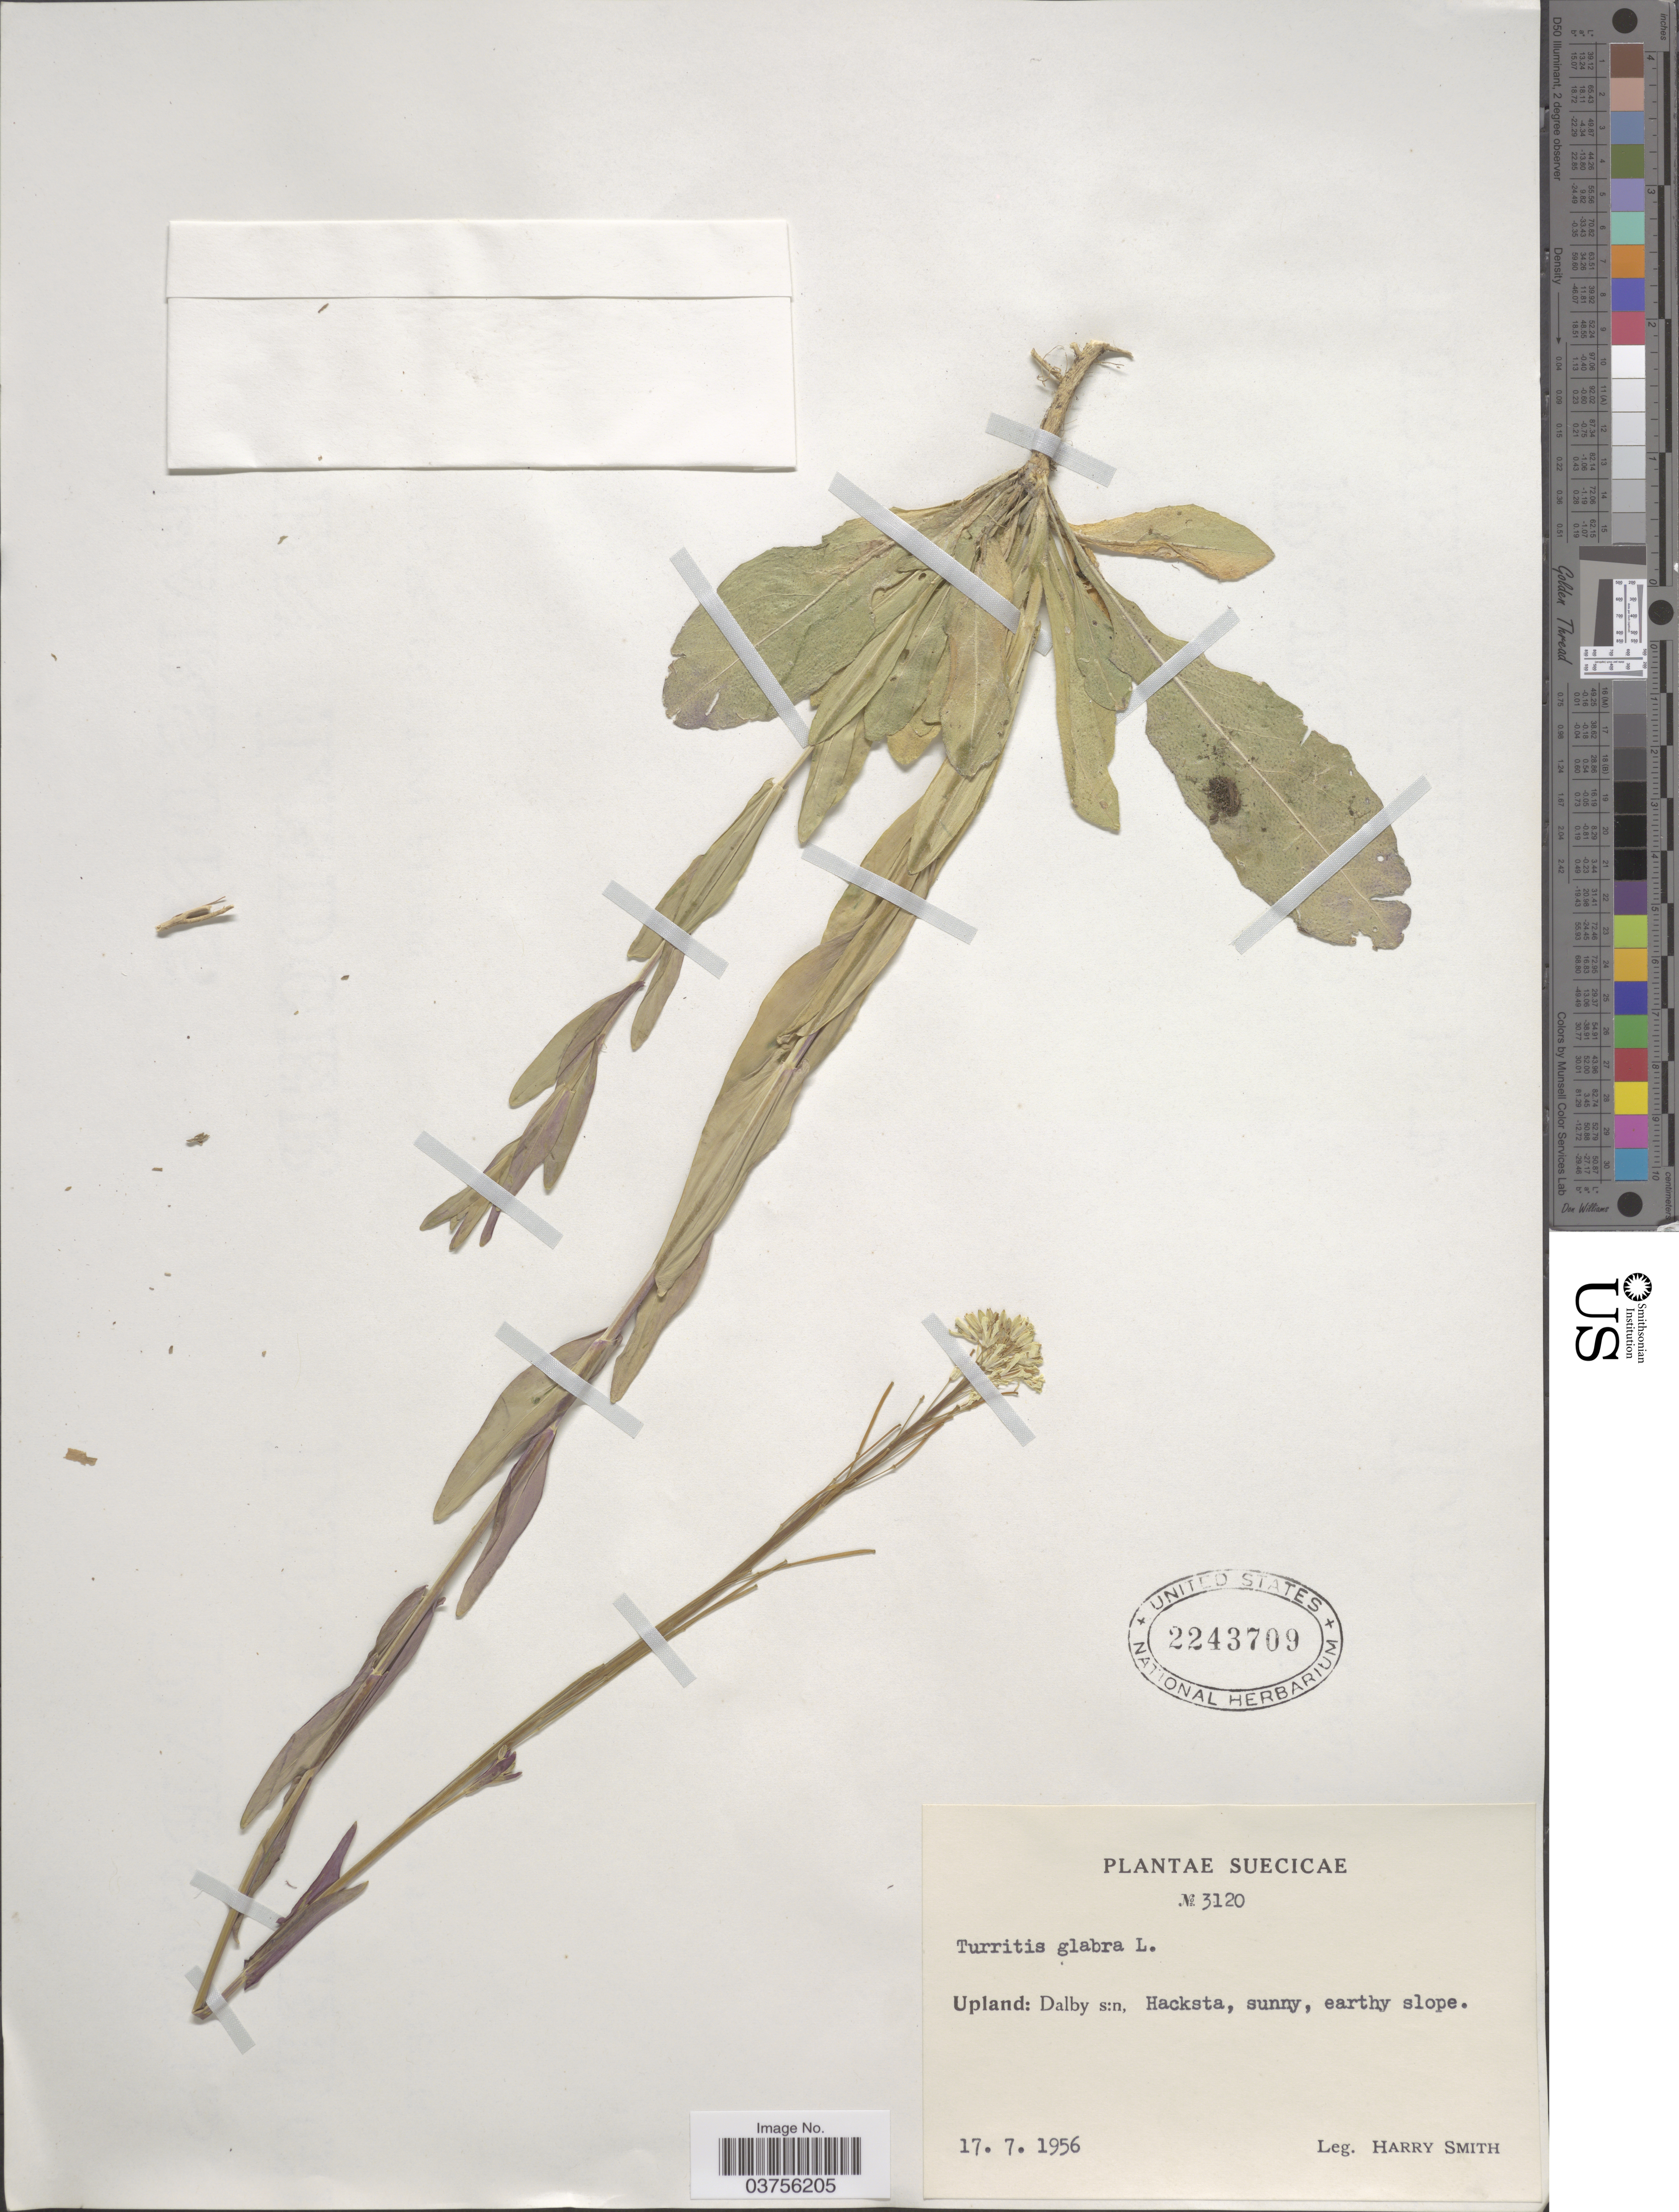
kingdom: Plantae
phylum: Tracheophyta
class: Magnoliopsida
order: Brassicales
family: Brassicaceae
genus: Turritis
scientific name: Turritis glabra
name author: L.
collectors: H. Smith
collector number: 3120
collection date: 1956-07-17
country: Sweden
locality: Suecicae. Upland: Dalby s:n, Hacksta.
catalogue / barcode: US 2243709